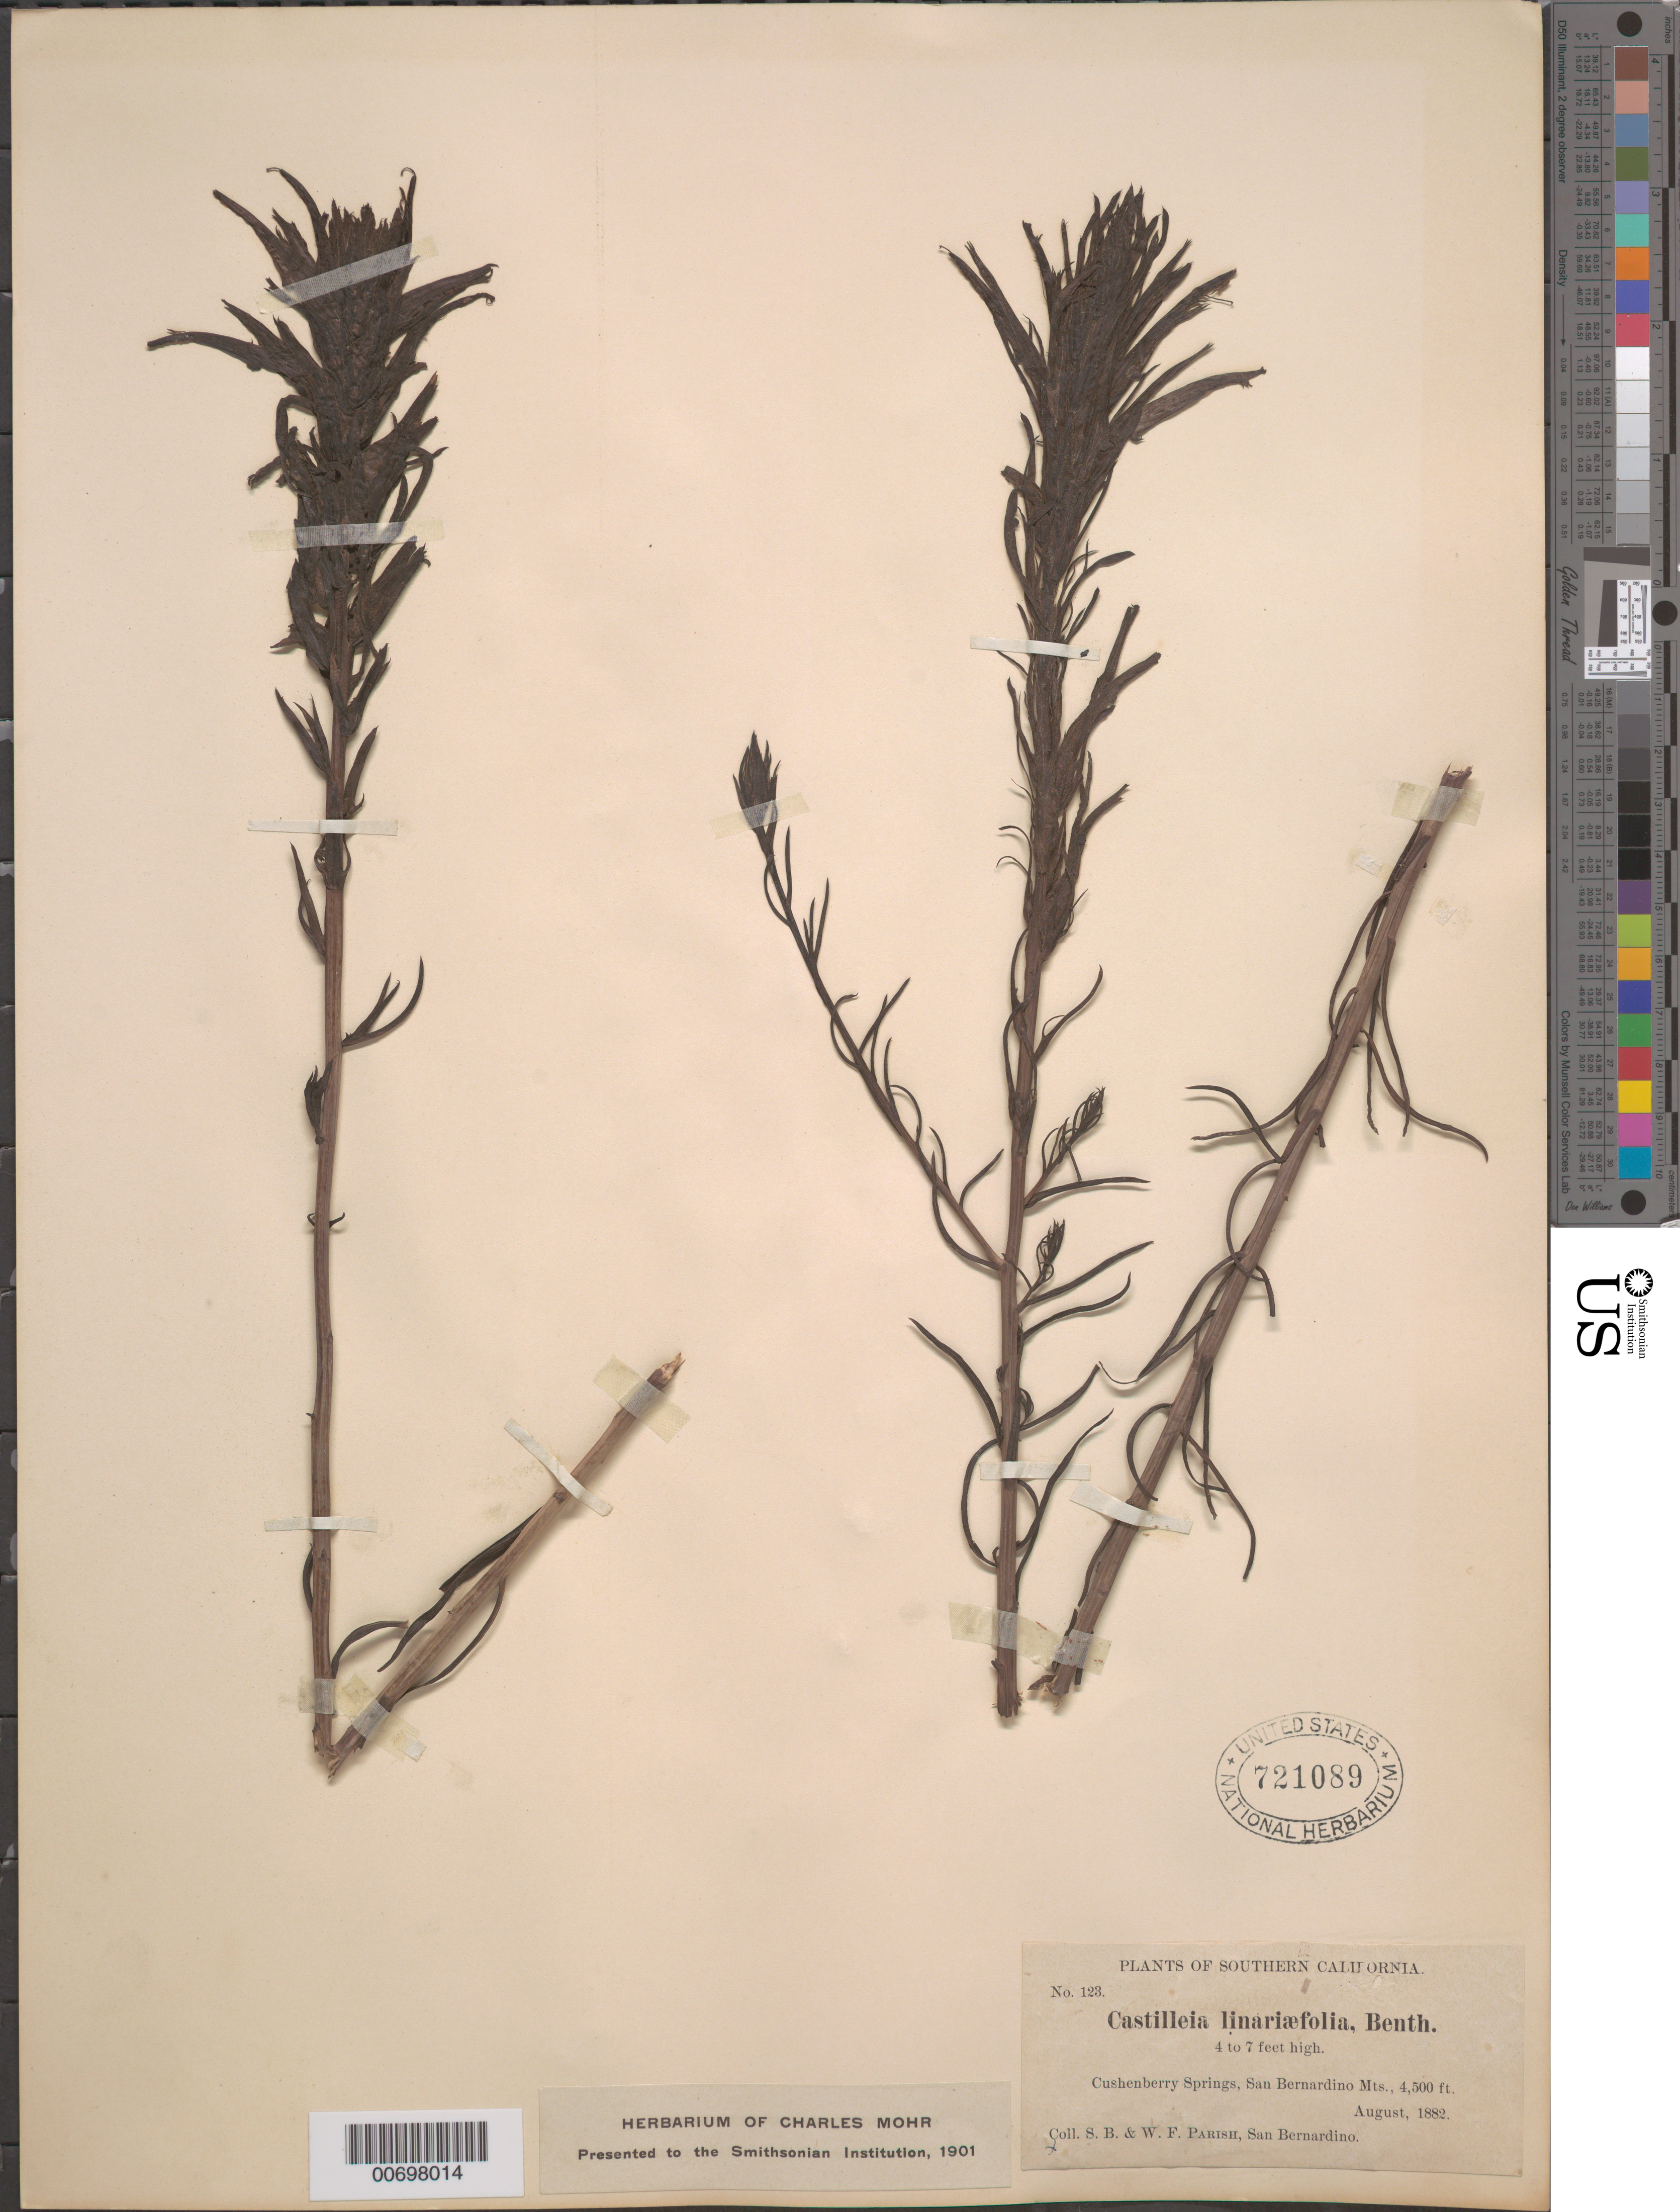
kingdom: Plantae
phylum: Tracheophyta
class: Magnoliopsida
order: Lamiales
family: Orobanchaceae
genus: Castilleja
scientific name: Castilleja linariifolia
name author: Benth.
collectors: S. B. Parish & W. F. Parish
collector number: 123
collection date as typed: Aug 1882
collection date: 1882-08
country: United States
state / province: California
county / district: San Bernardino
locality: Cushenberry Springs, San Bernardino Mts.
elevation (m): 1372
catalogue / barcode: US 721089